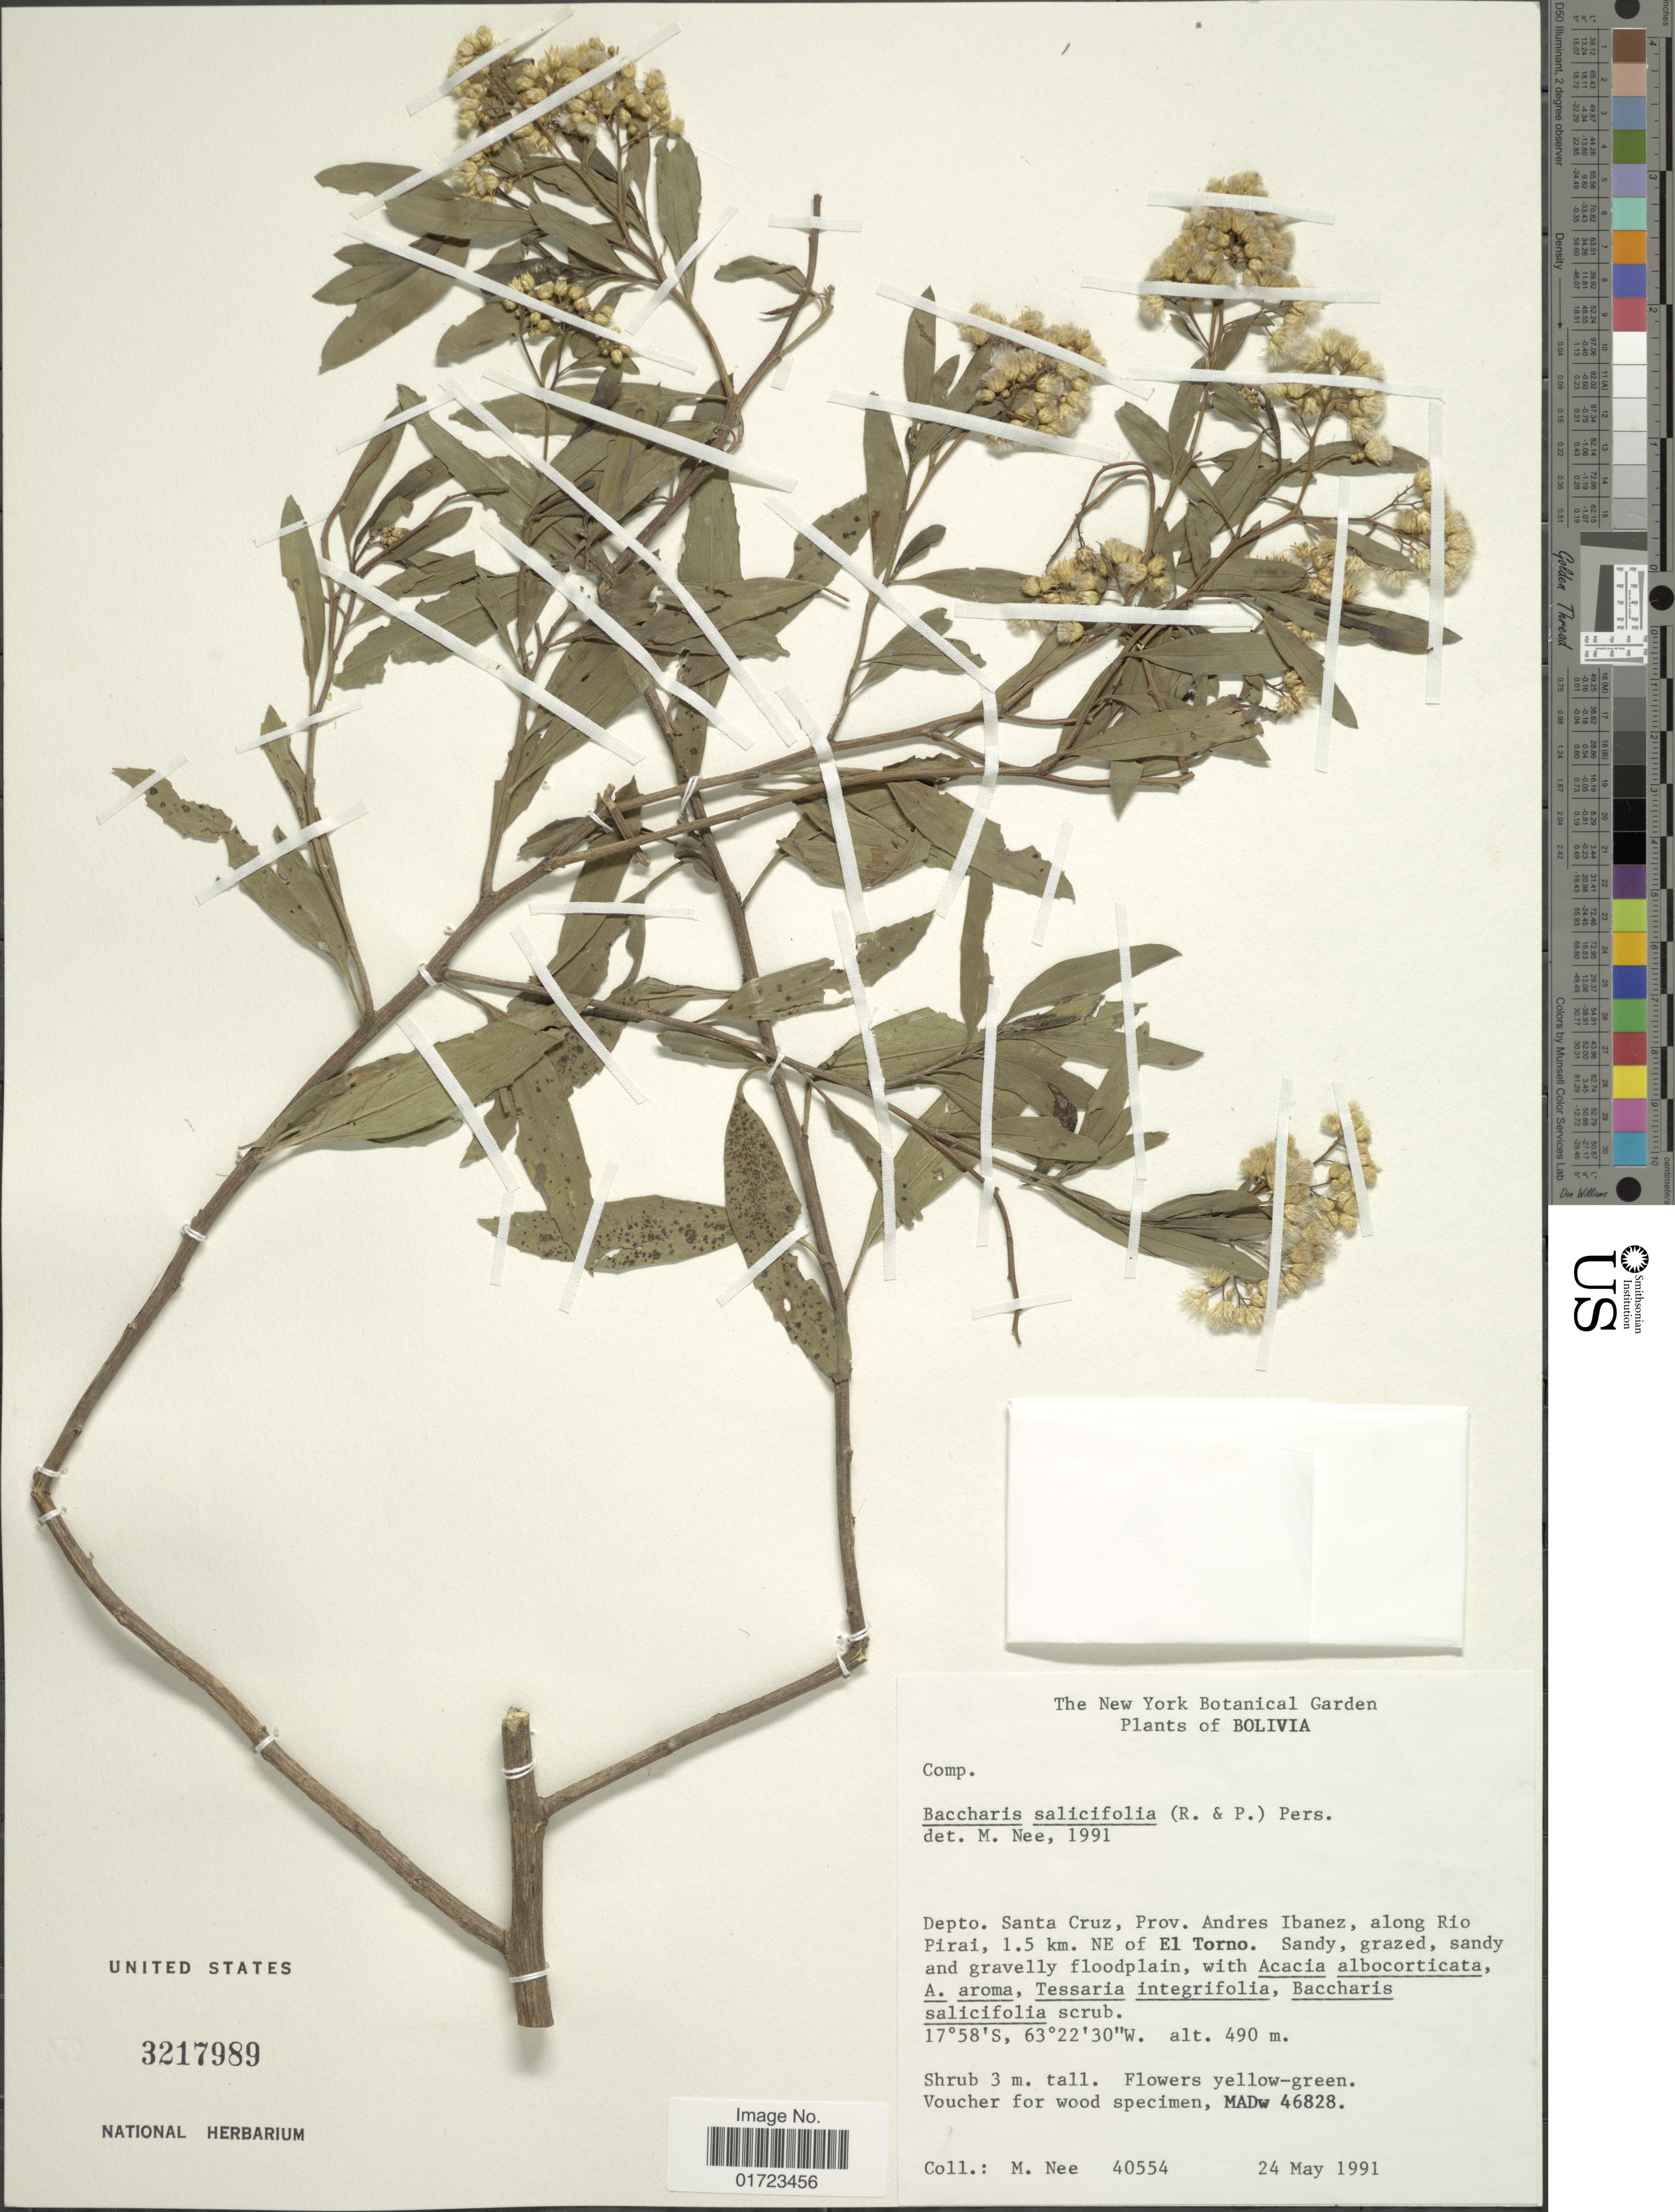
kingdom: Plantae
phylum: Tracheophyta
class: Magnoliopsida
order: Asterales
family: Asteraceae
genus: Baccharis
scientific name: Baccharis salicifolia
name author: (Ruiz & Pav.) Pers.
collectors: M. Nee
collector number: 40554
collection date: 1991-05-24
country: Bolivia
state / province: Santa Cruz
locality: Depto. Santa Cruz, Prov. Andres Ibanez, along Rio Pirai, 1.5 km. NE of El Torno.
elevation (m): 490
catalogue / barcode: US 3217989